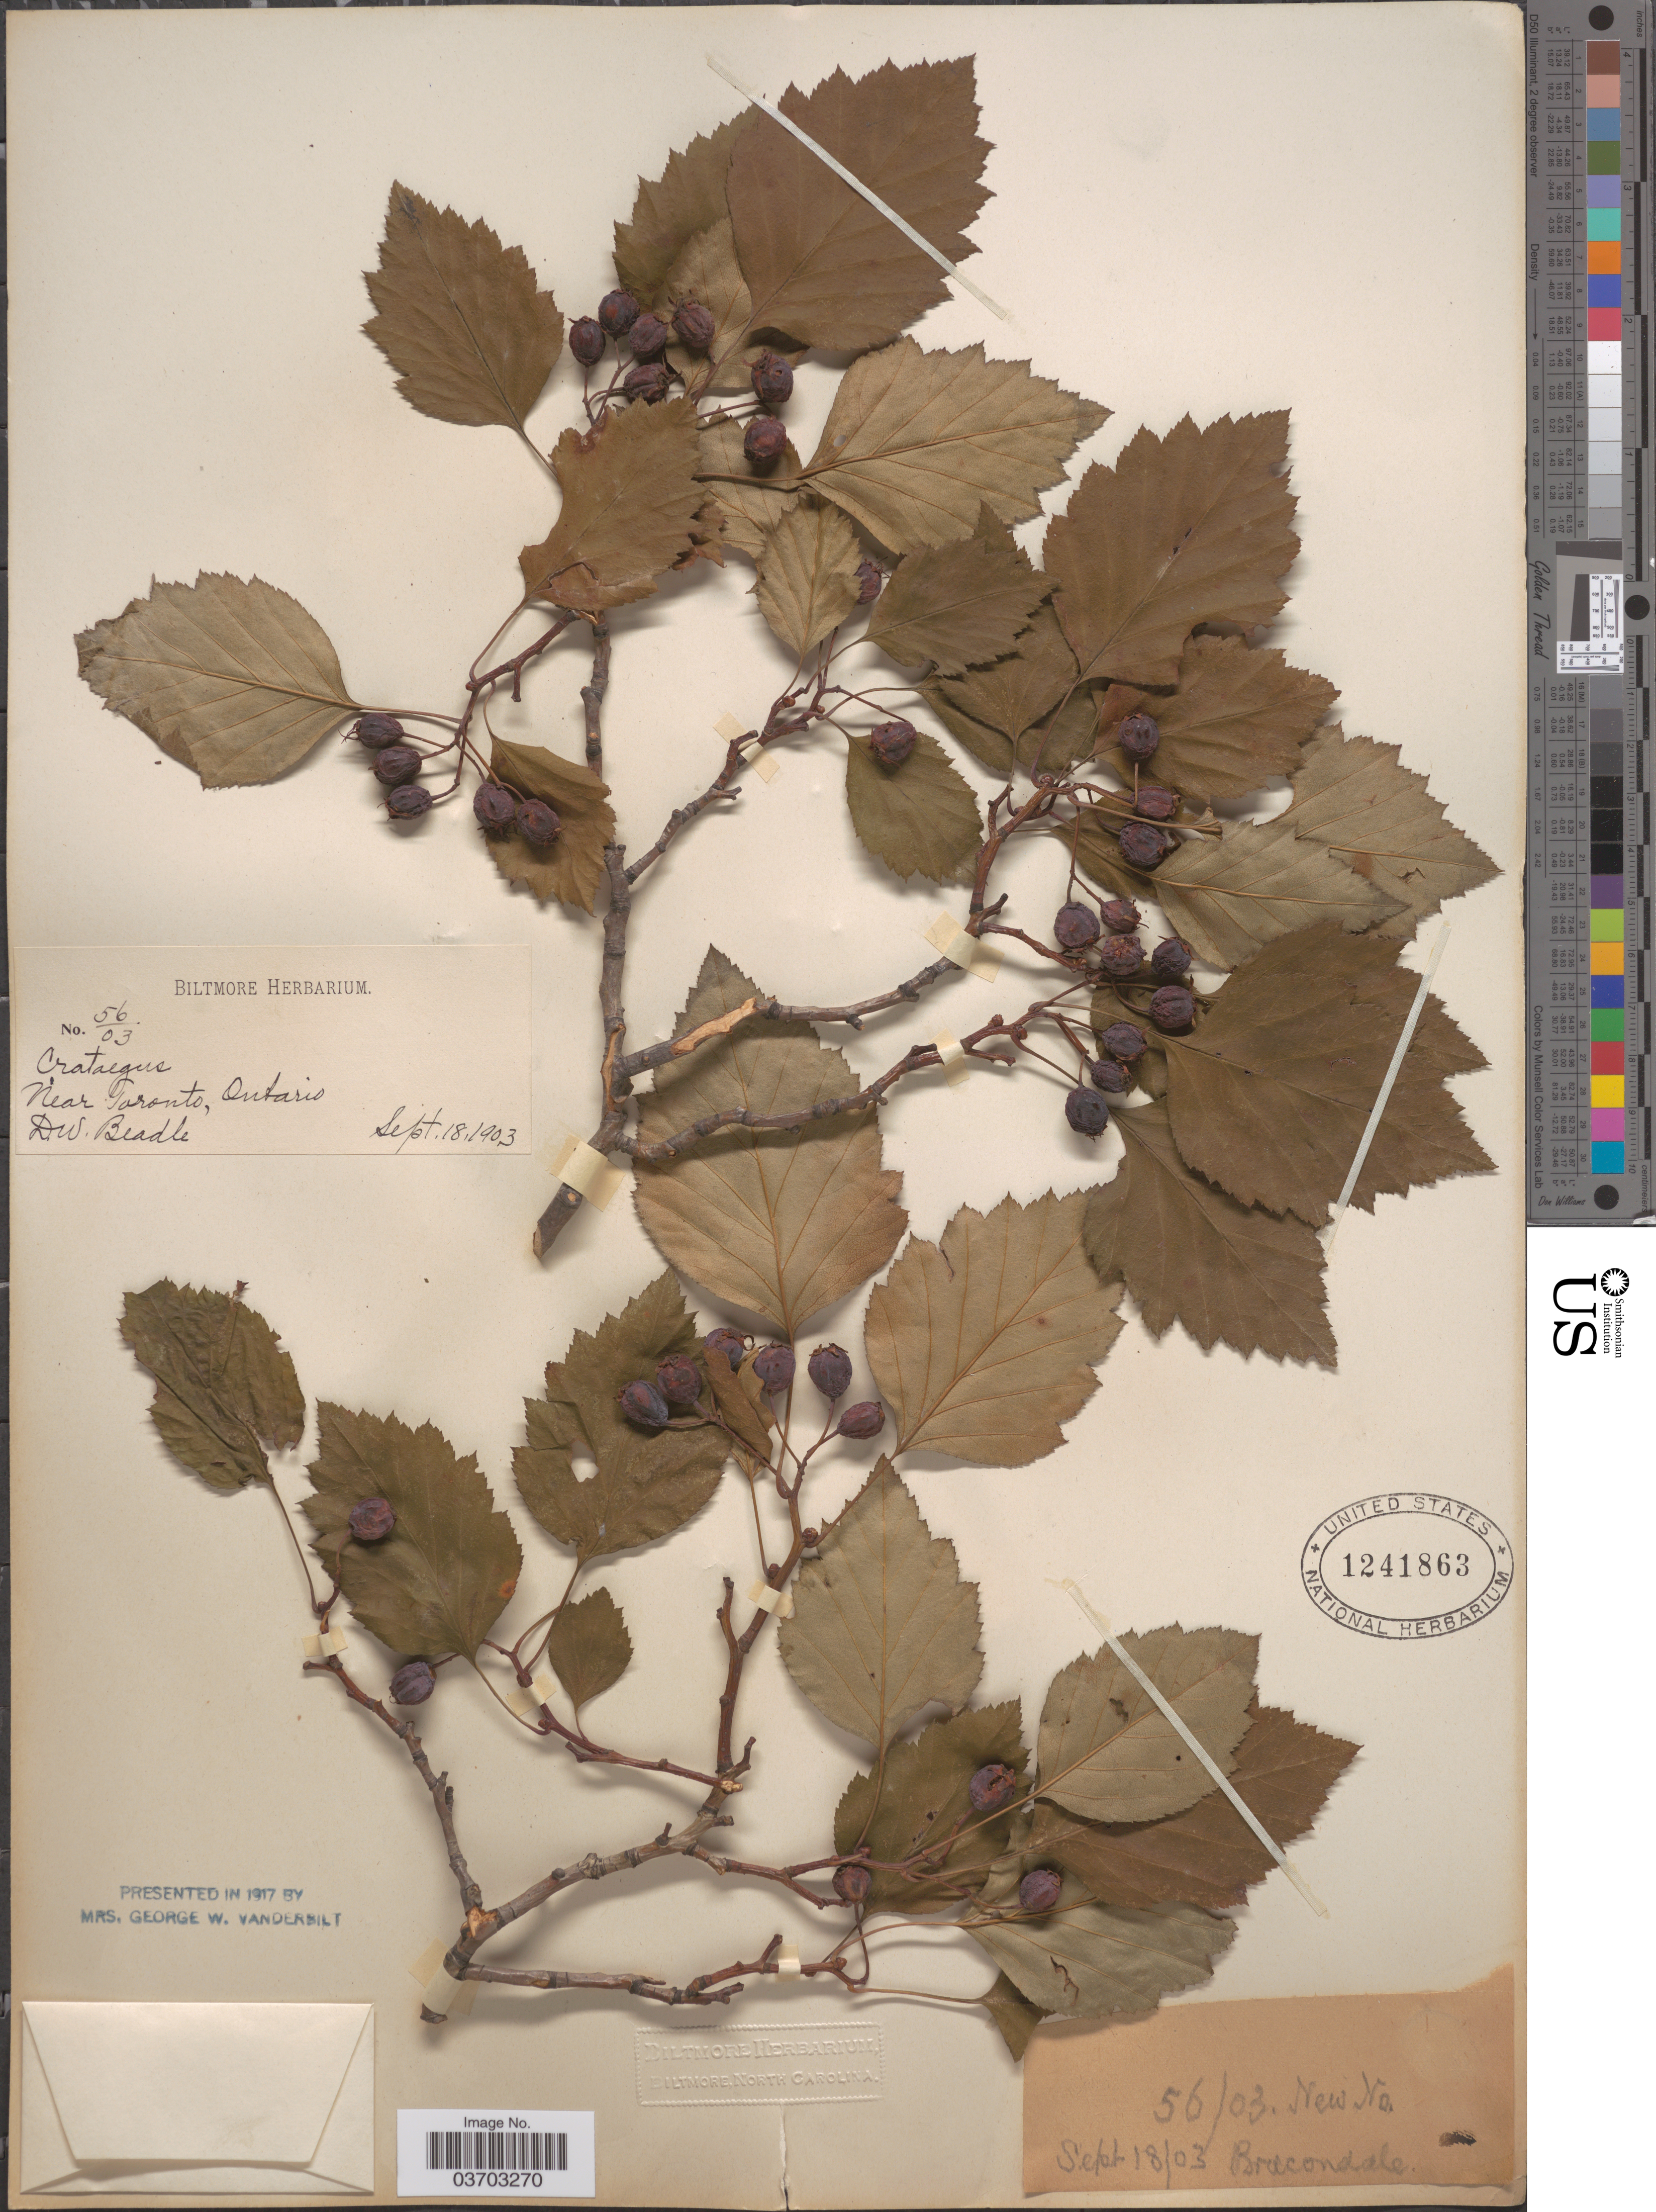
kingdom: Plantae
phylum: Tracheophyta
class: Magnoliopsida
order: Rosales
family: Rosaceae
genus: Crataegus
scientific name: Crataegus sp.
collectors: D. Beadle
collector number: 56/03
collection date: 1903-09-18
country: Canada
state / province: Ontario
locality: Near Toronto.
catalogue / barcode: US 1241863